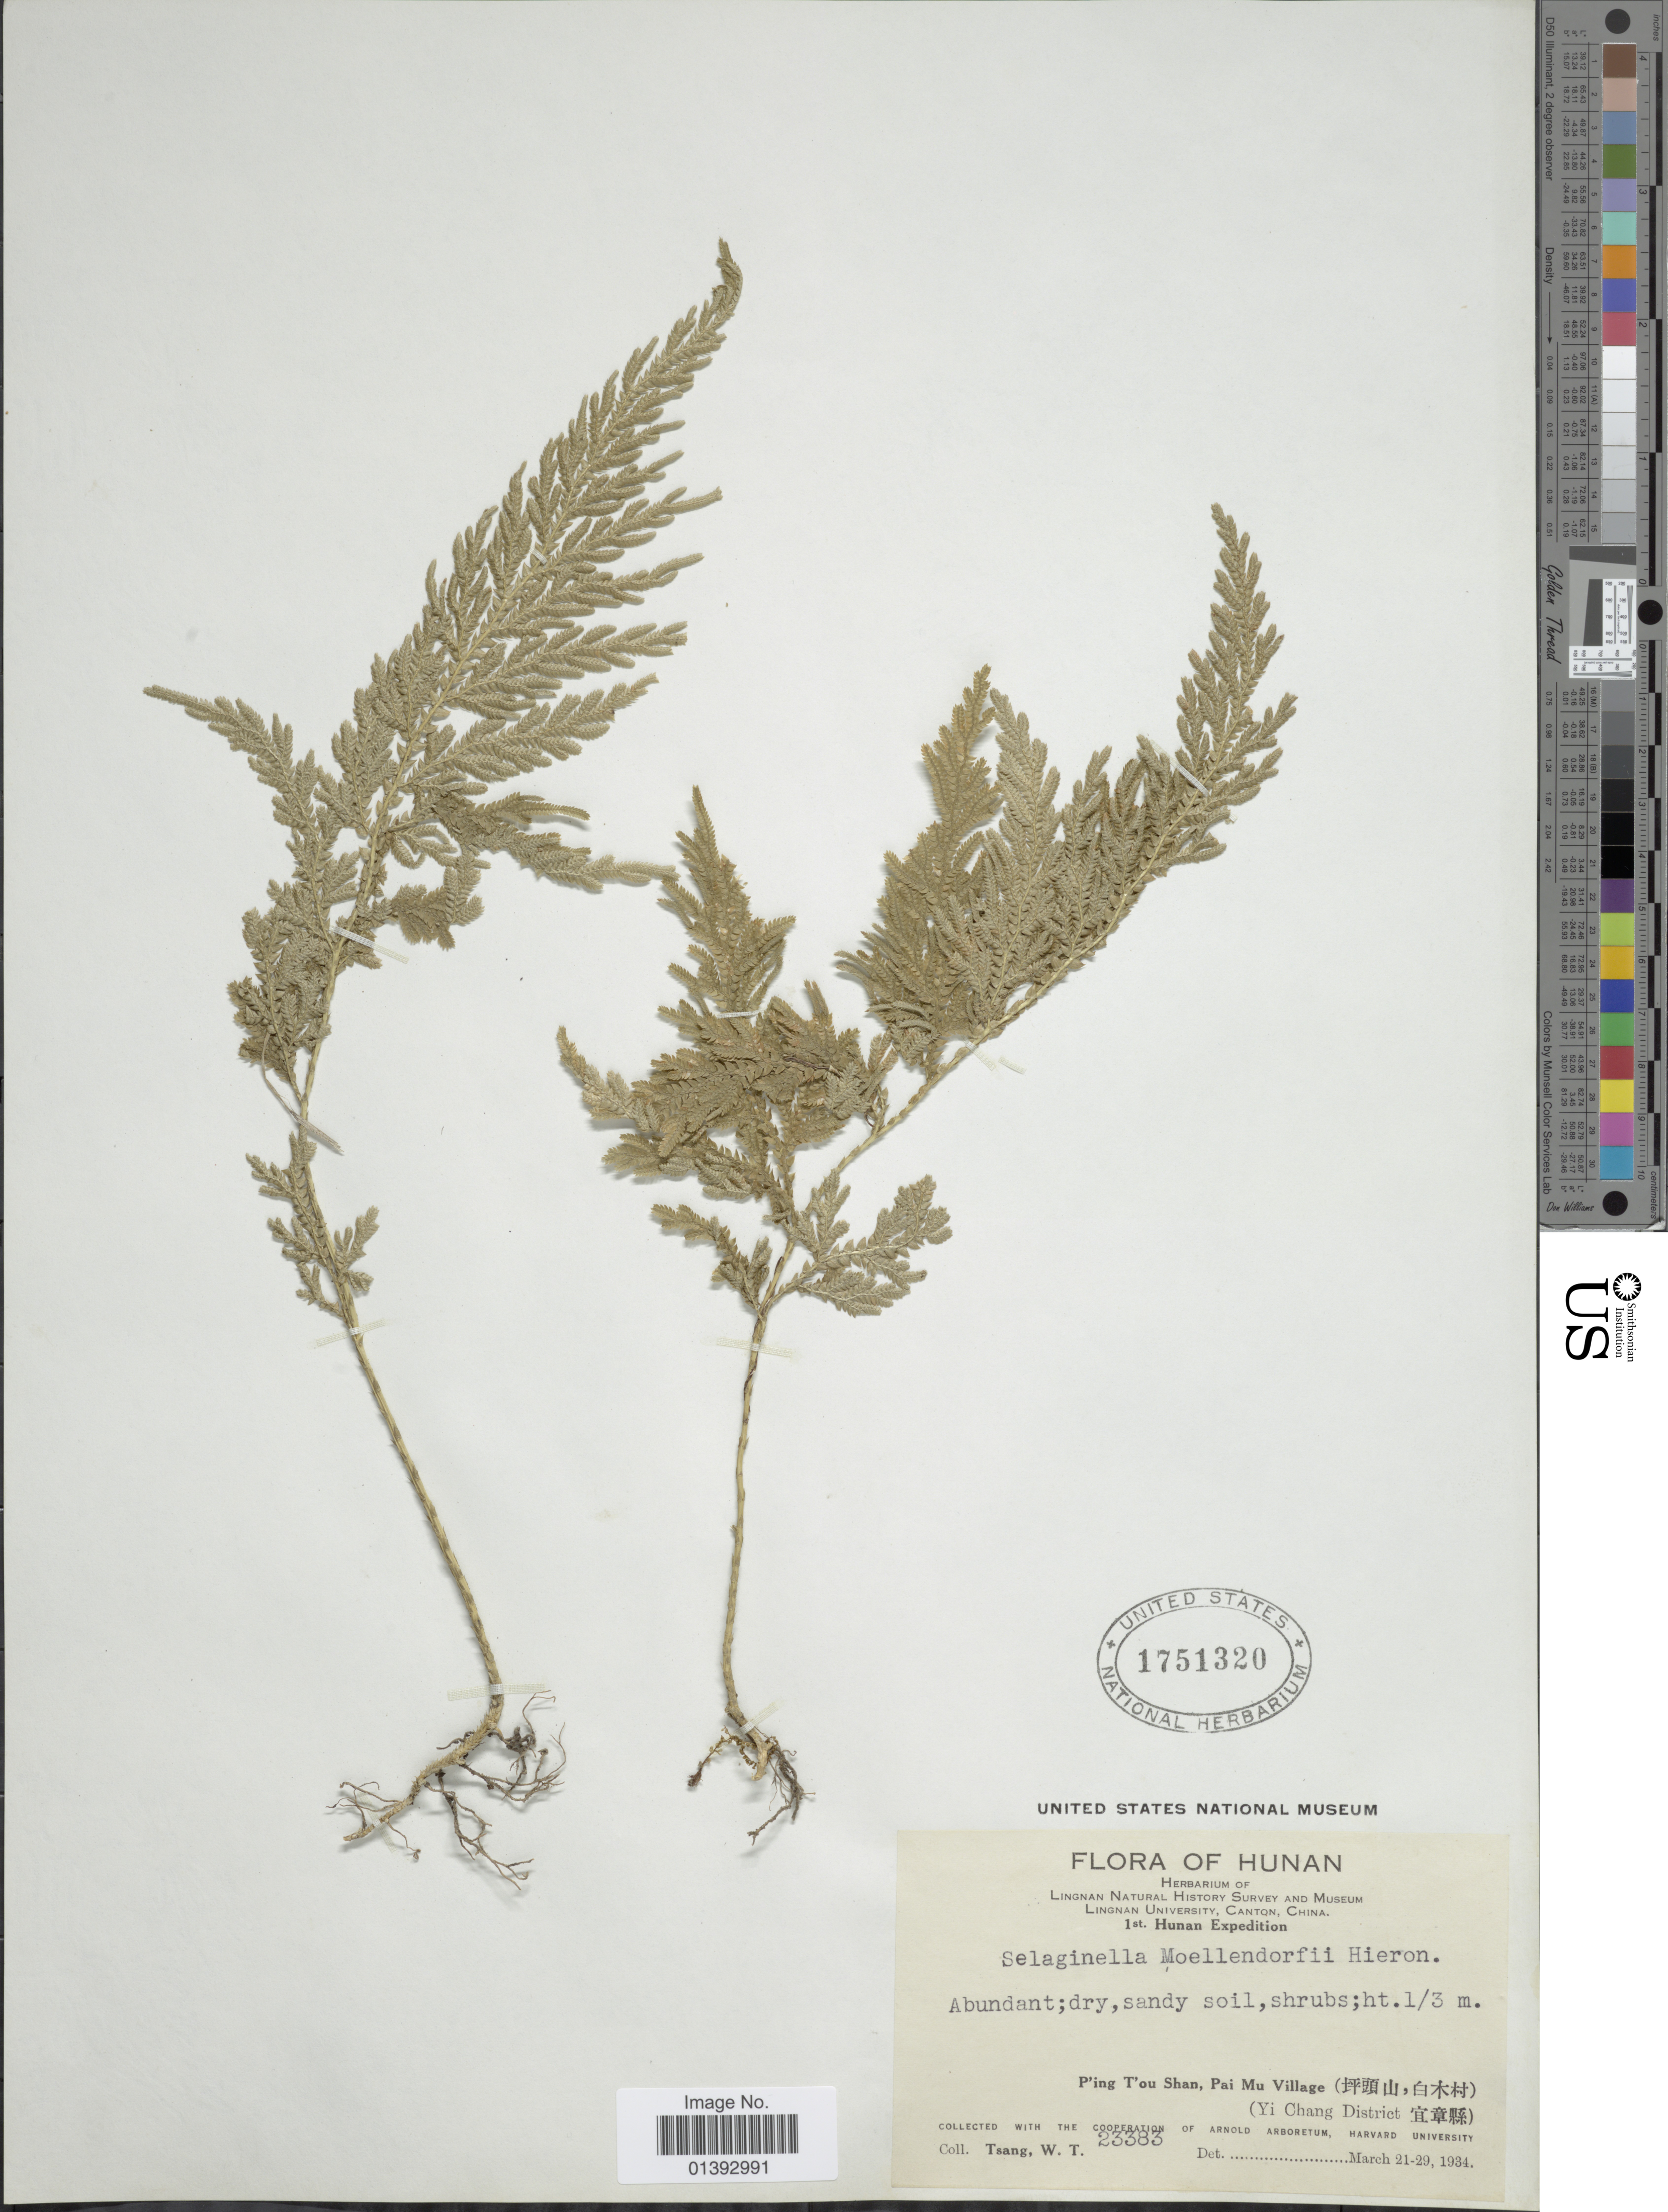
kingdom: Plantae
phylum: Tracheophyta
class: Lycopodiopsida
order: Selaginellales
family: Selaginellaceae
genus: Selaginella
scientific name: Selaginella moellendorffii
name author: Hieron.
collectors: W. T. Tsang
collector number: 23383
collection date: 1934-03-21/1934-03-29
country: China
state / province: Hunan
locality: Ping T'ou Shan, Pai Mu village, Yi Chang District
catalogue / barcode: US 1751320